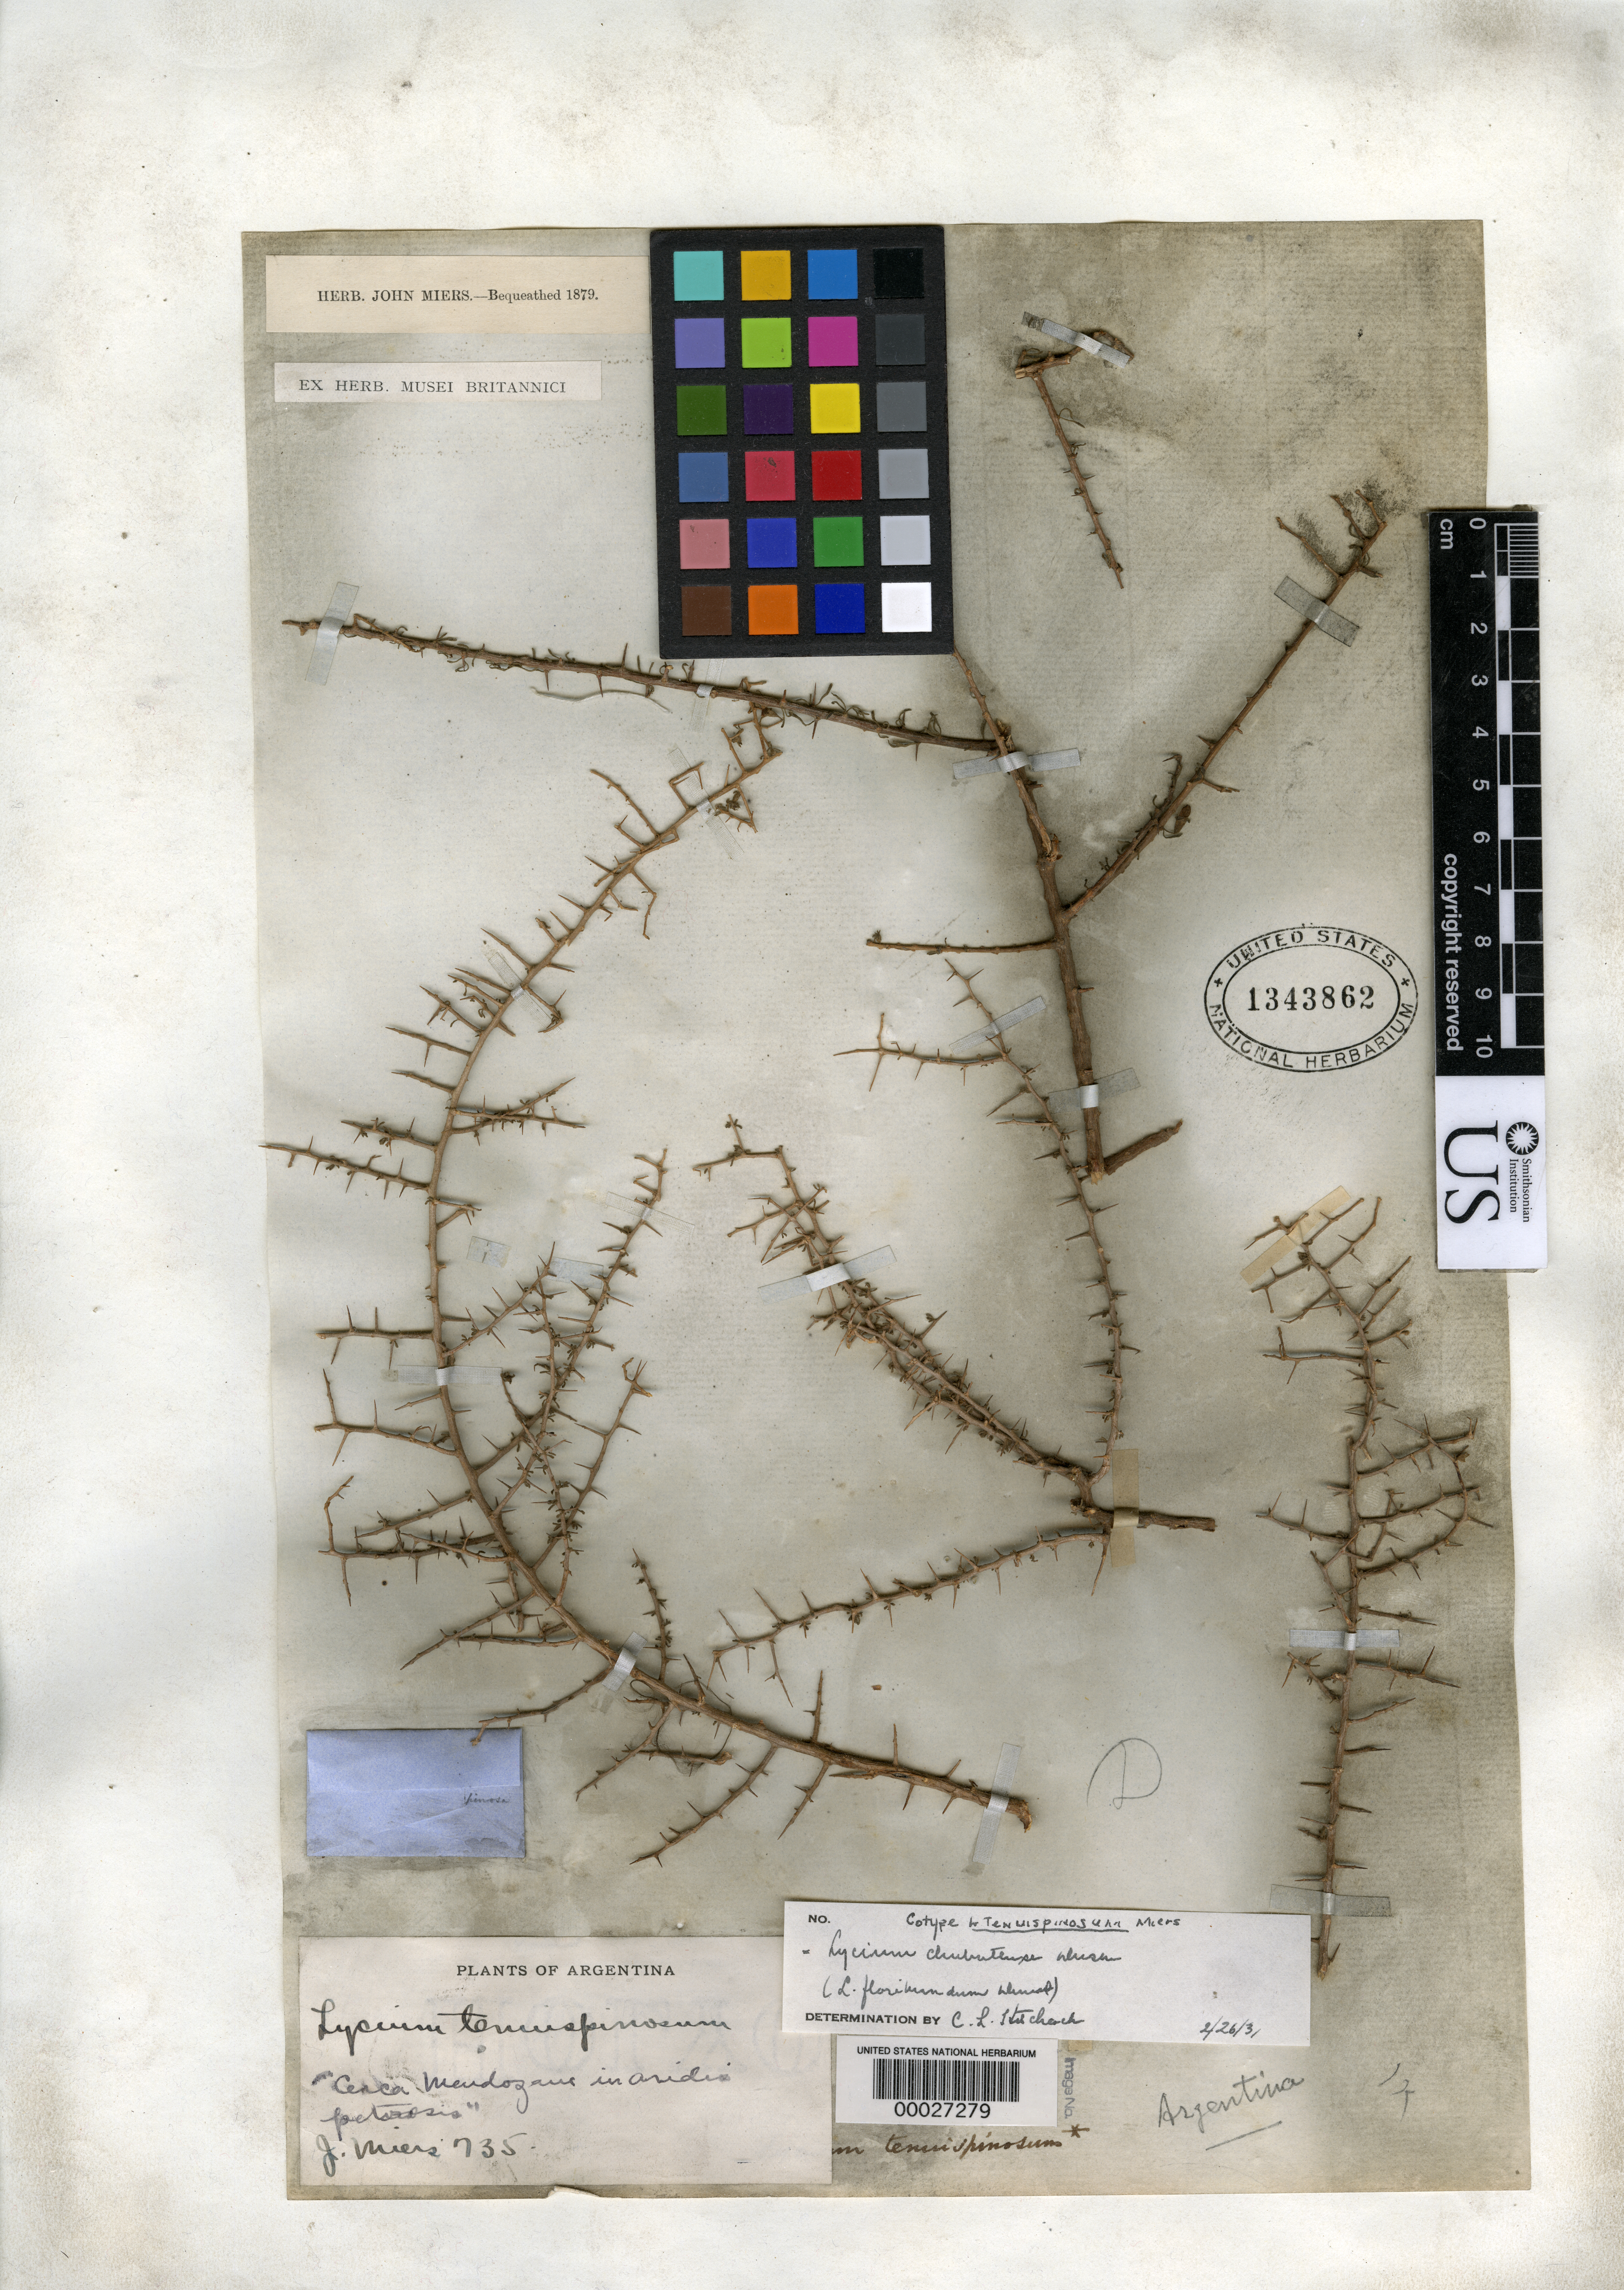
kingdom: Plantae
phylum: Tracheophyta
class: Magnoliopsida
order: Solanales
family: Solanaceae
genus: Lycium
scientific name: Lycium tenuispinosum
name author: Miers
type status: Type Collection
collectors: J. Miers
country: Argentina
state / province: San Luis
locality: Around Mendoza.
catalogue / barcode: US 1343862